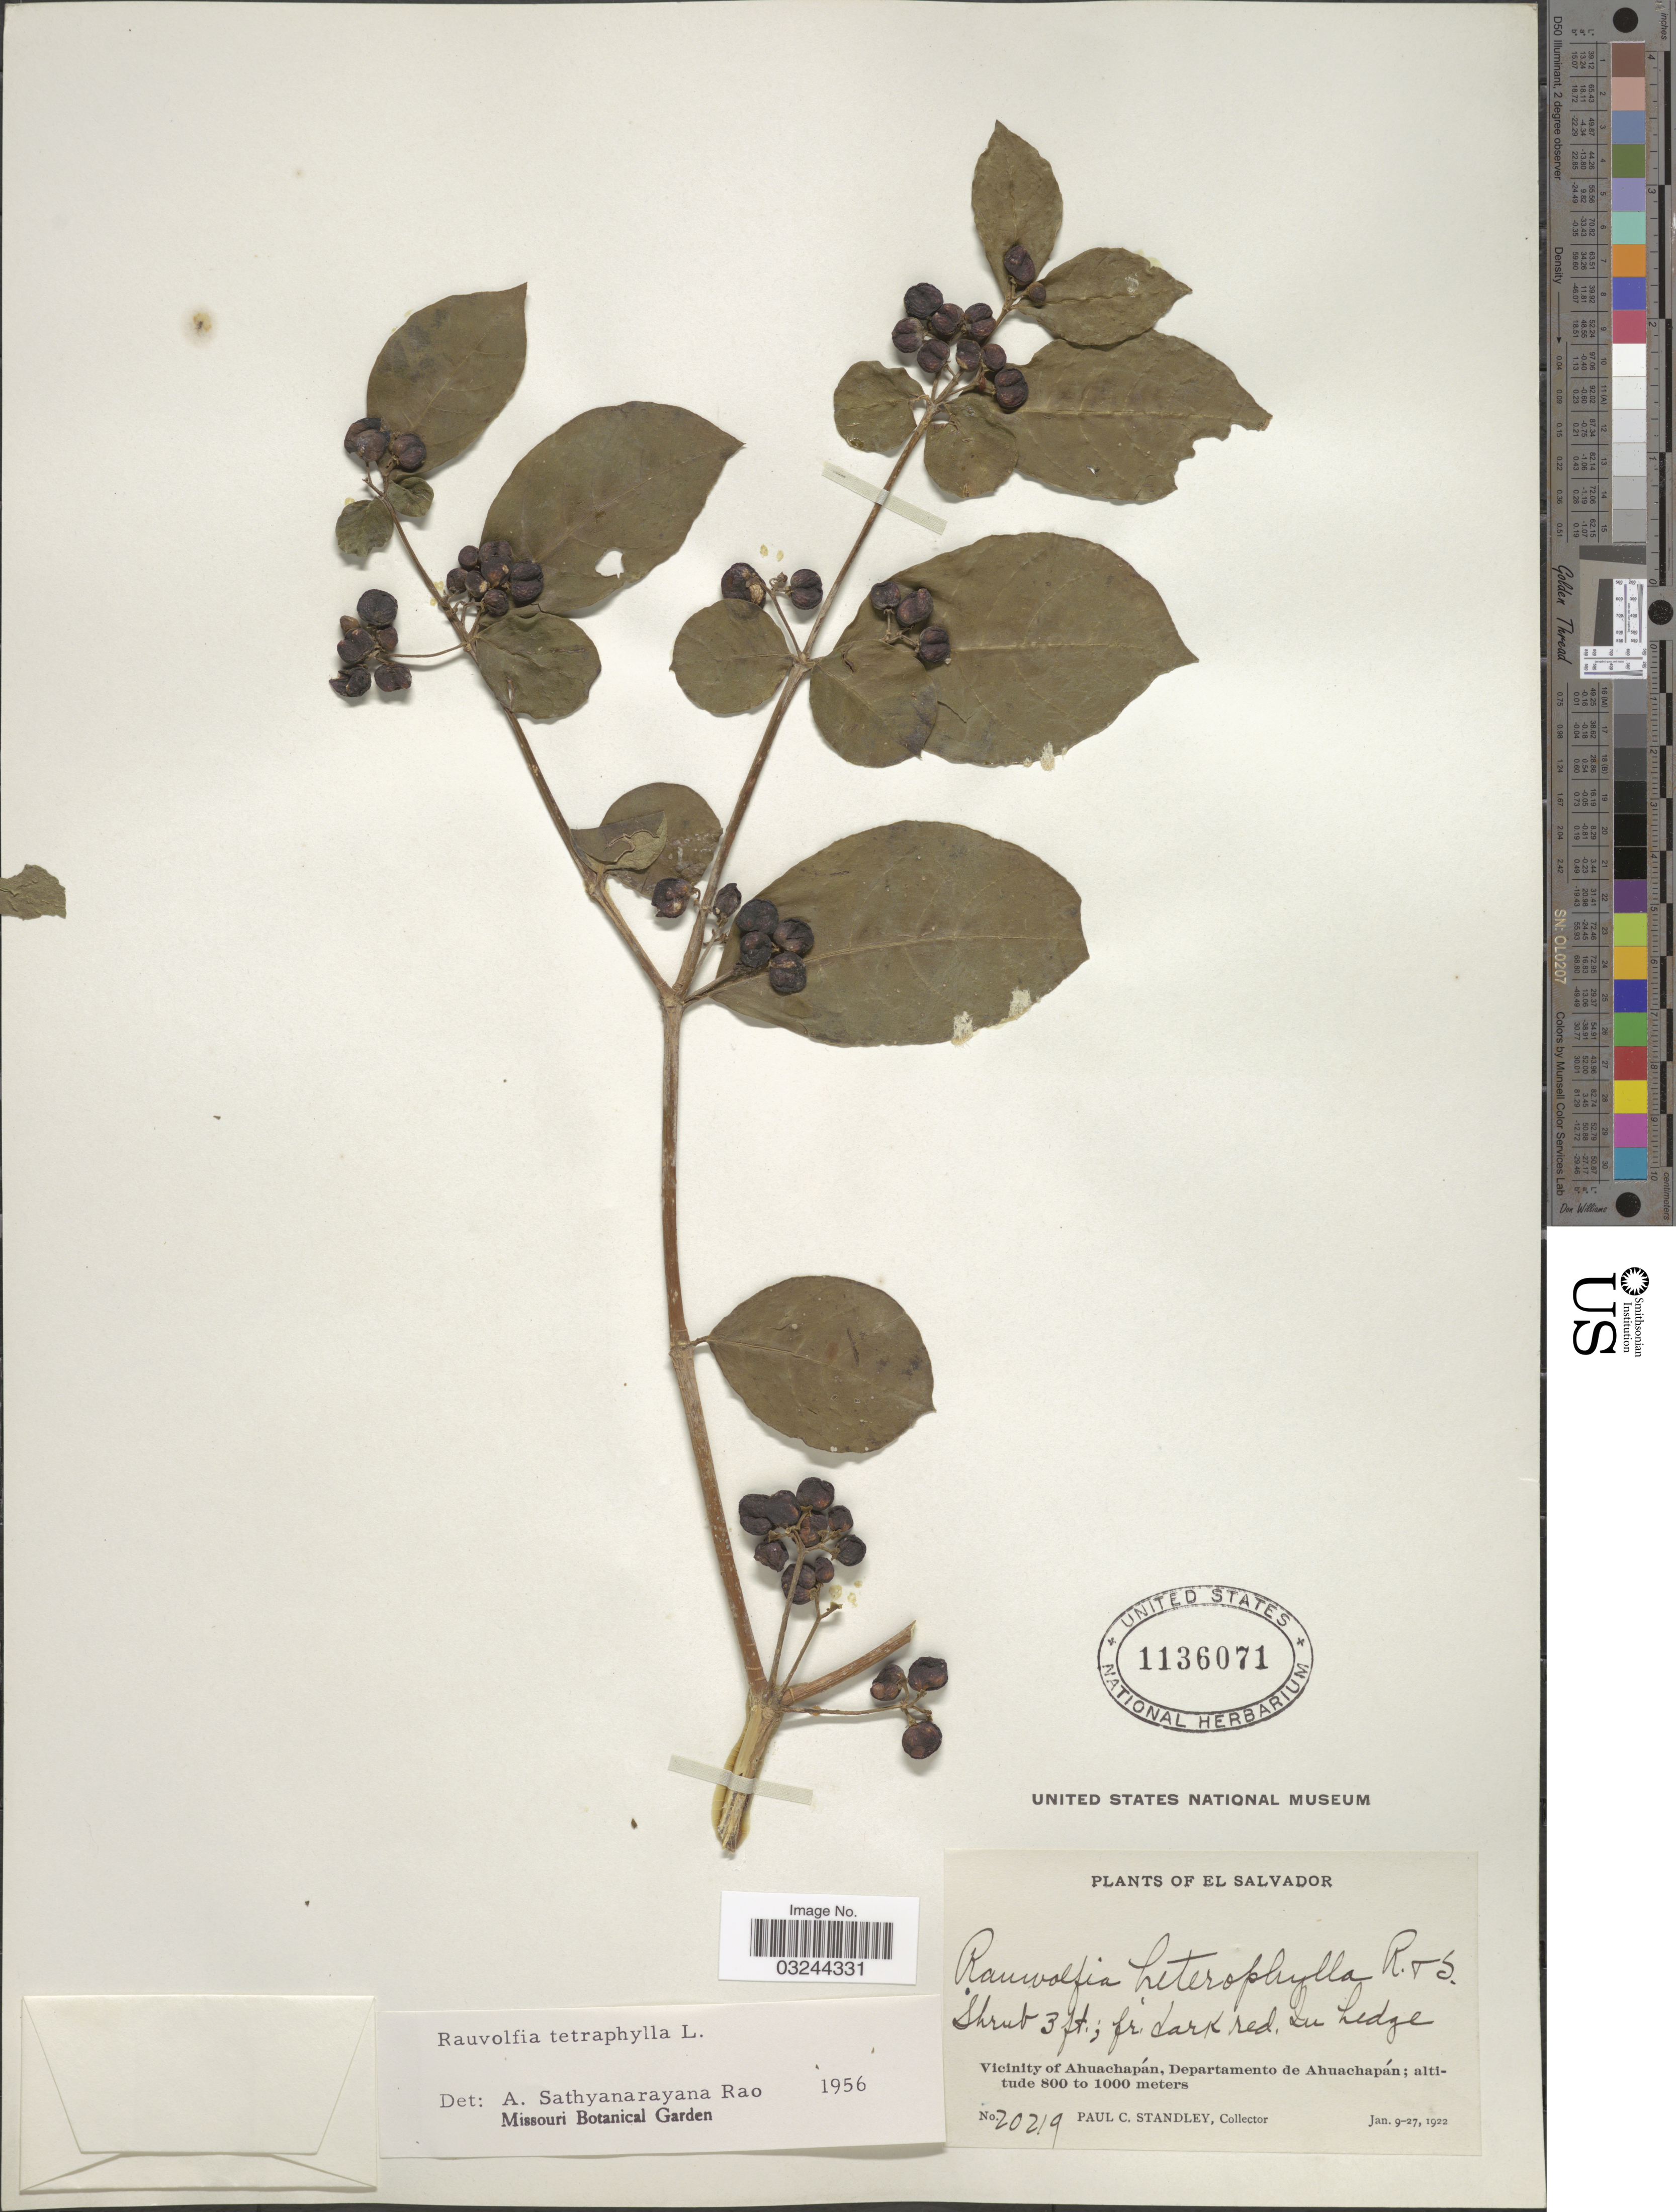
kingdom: Plantae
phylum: Tracheophyta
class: Magnoliopsida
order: Gentianales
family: Apocynaceae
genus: Rauvolfia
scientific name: Rauvolfia tetraphylla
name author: L.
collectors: P. C. Standley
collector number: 20219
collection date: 1922-01-09/1922-01-27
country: El Salvador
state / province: Ahuachapan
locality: Vicinity of Ahuachapán, Departamento de Ahuachapán.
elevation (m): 800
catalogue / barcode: US 1136071